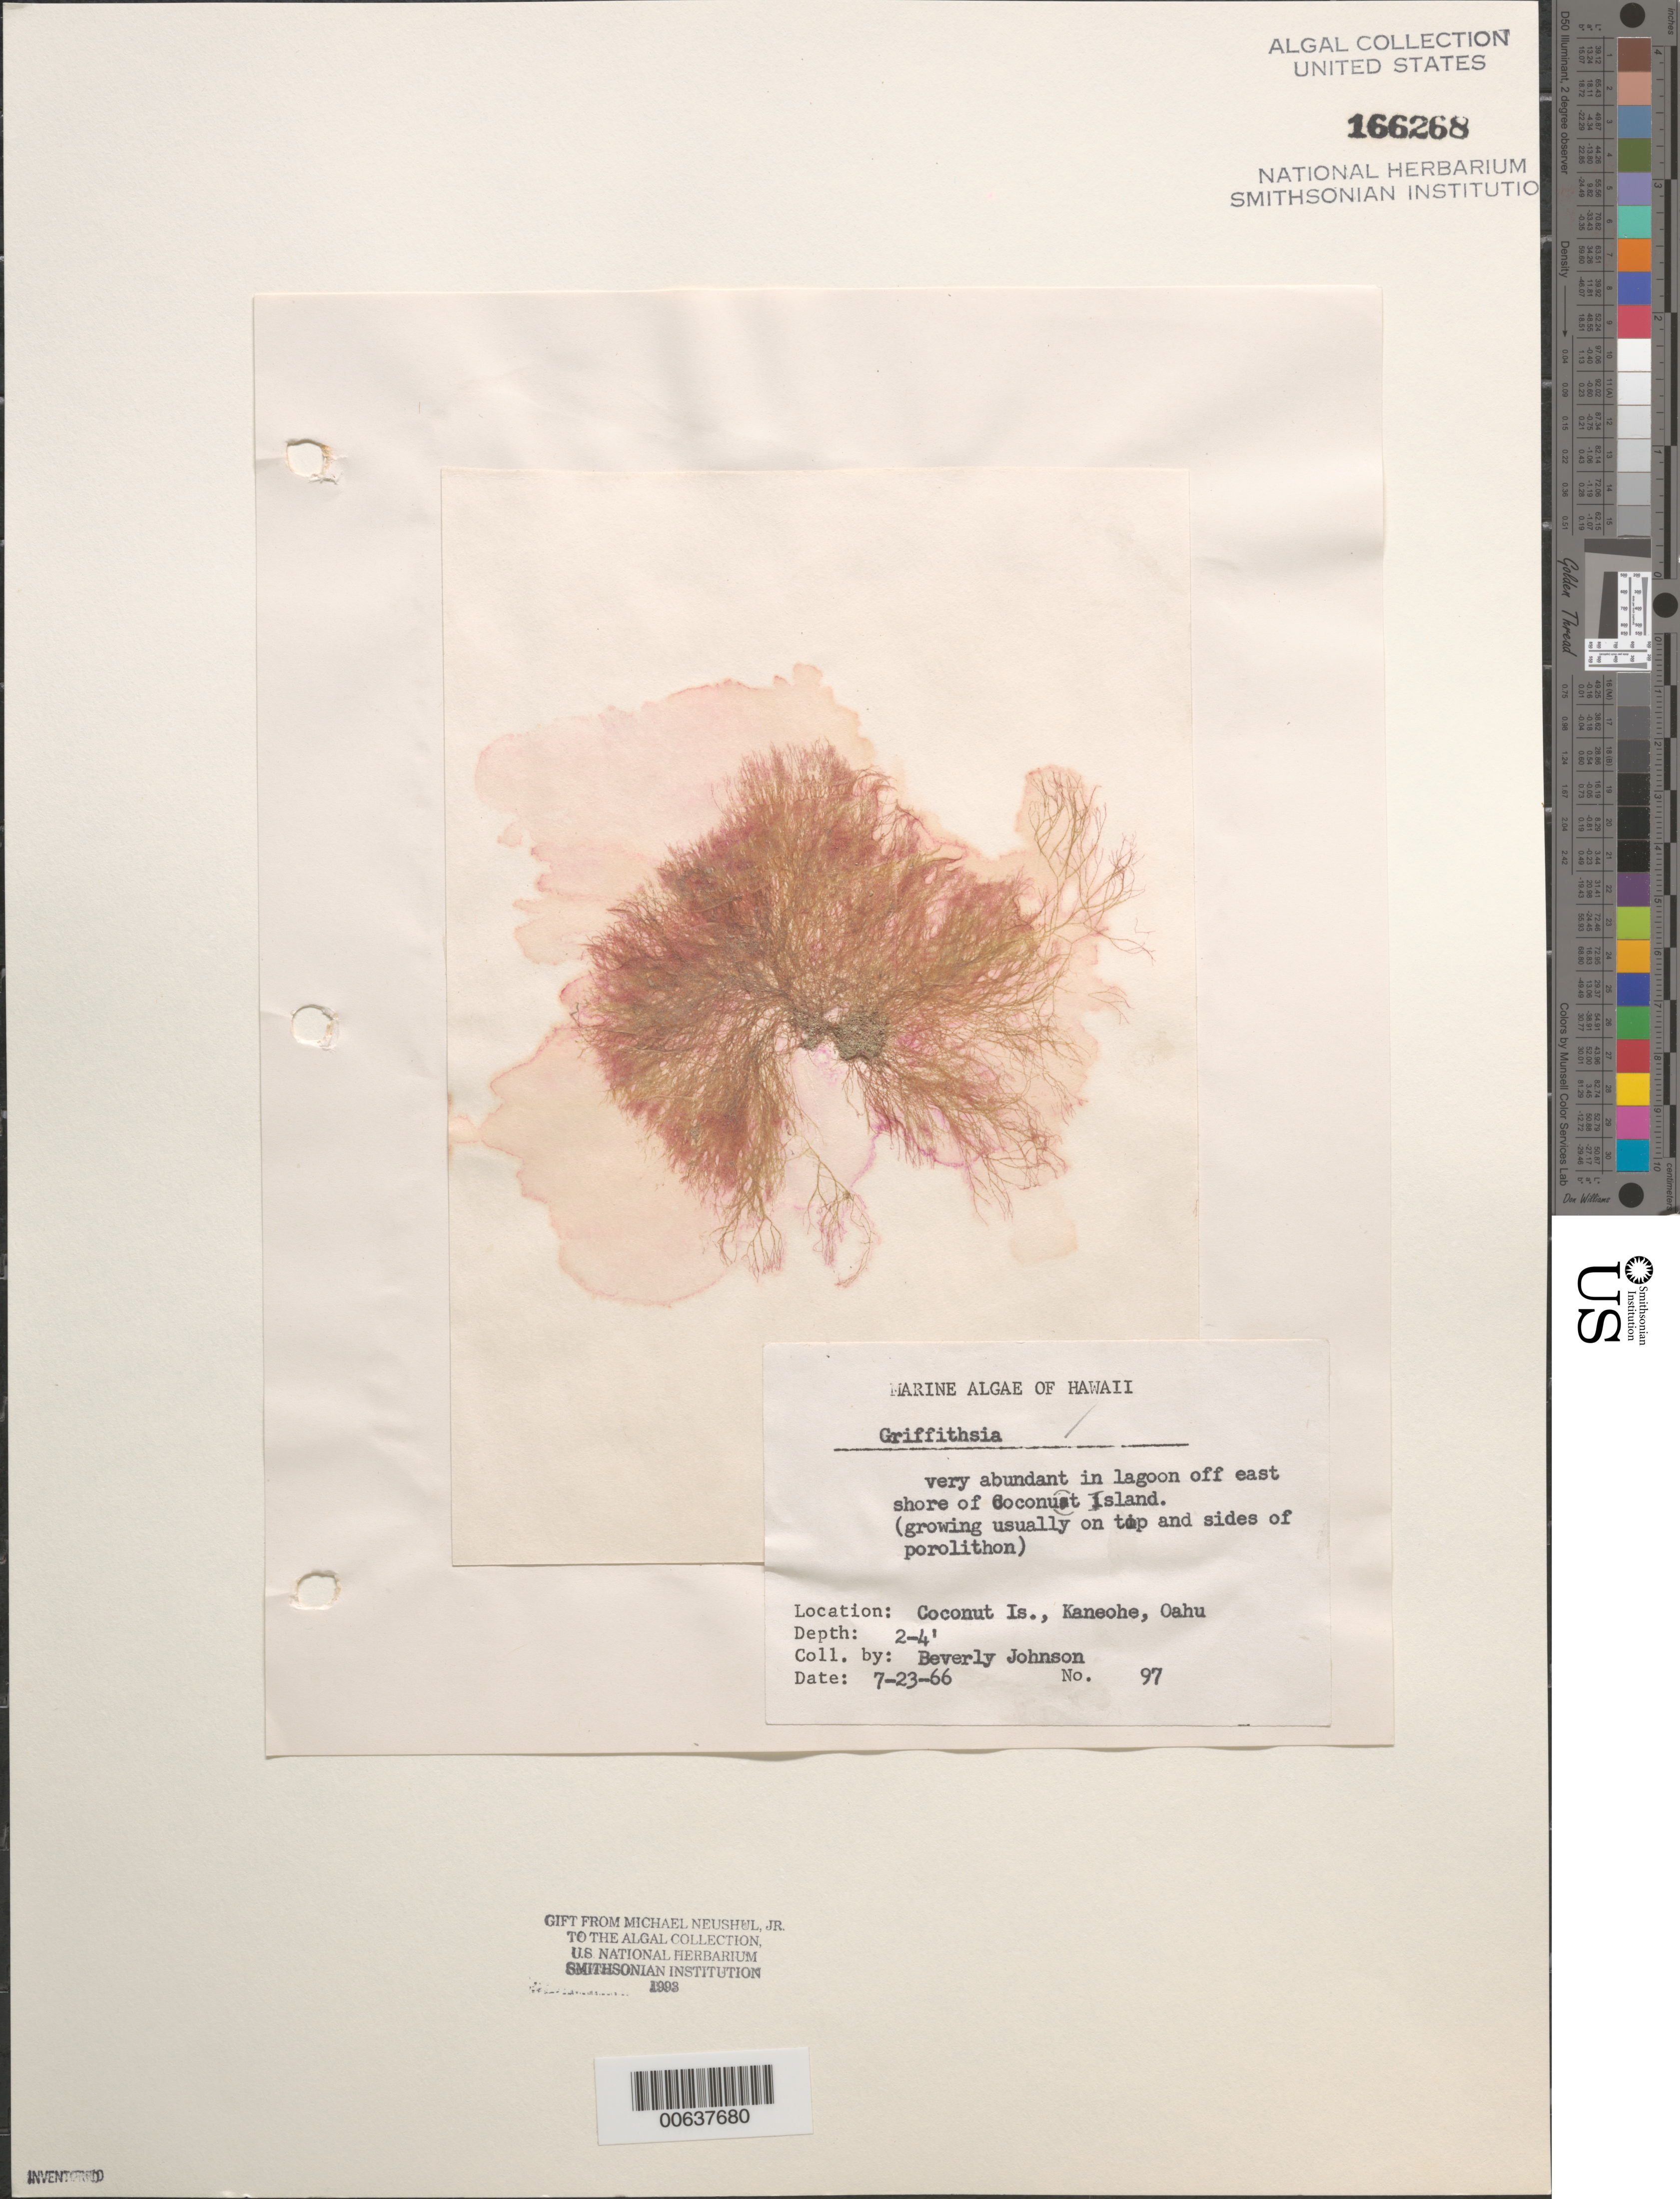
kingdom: Plantae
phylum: Rhodophyta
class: Florideophyceae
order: Ceramiales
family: Wrangeliaceae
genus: Griffithsia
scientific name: Griffithsia sp.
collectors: B. Johnson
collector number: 97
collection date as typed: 23 Jul 1966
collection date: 1966-07-23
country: United States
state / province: Hawaii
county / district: Honolulu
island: Oahu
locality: Kaneohe, off eastern Coconut Island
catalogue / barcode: US 166268